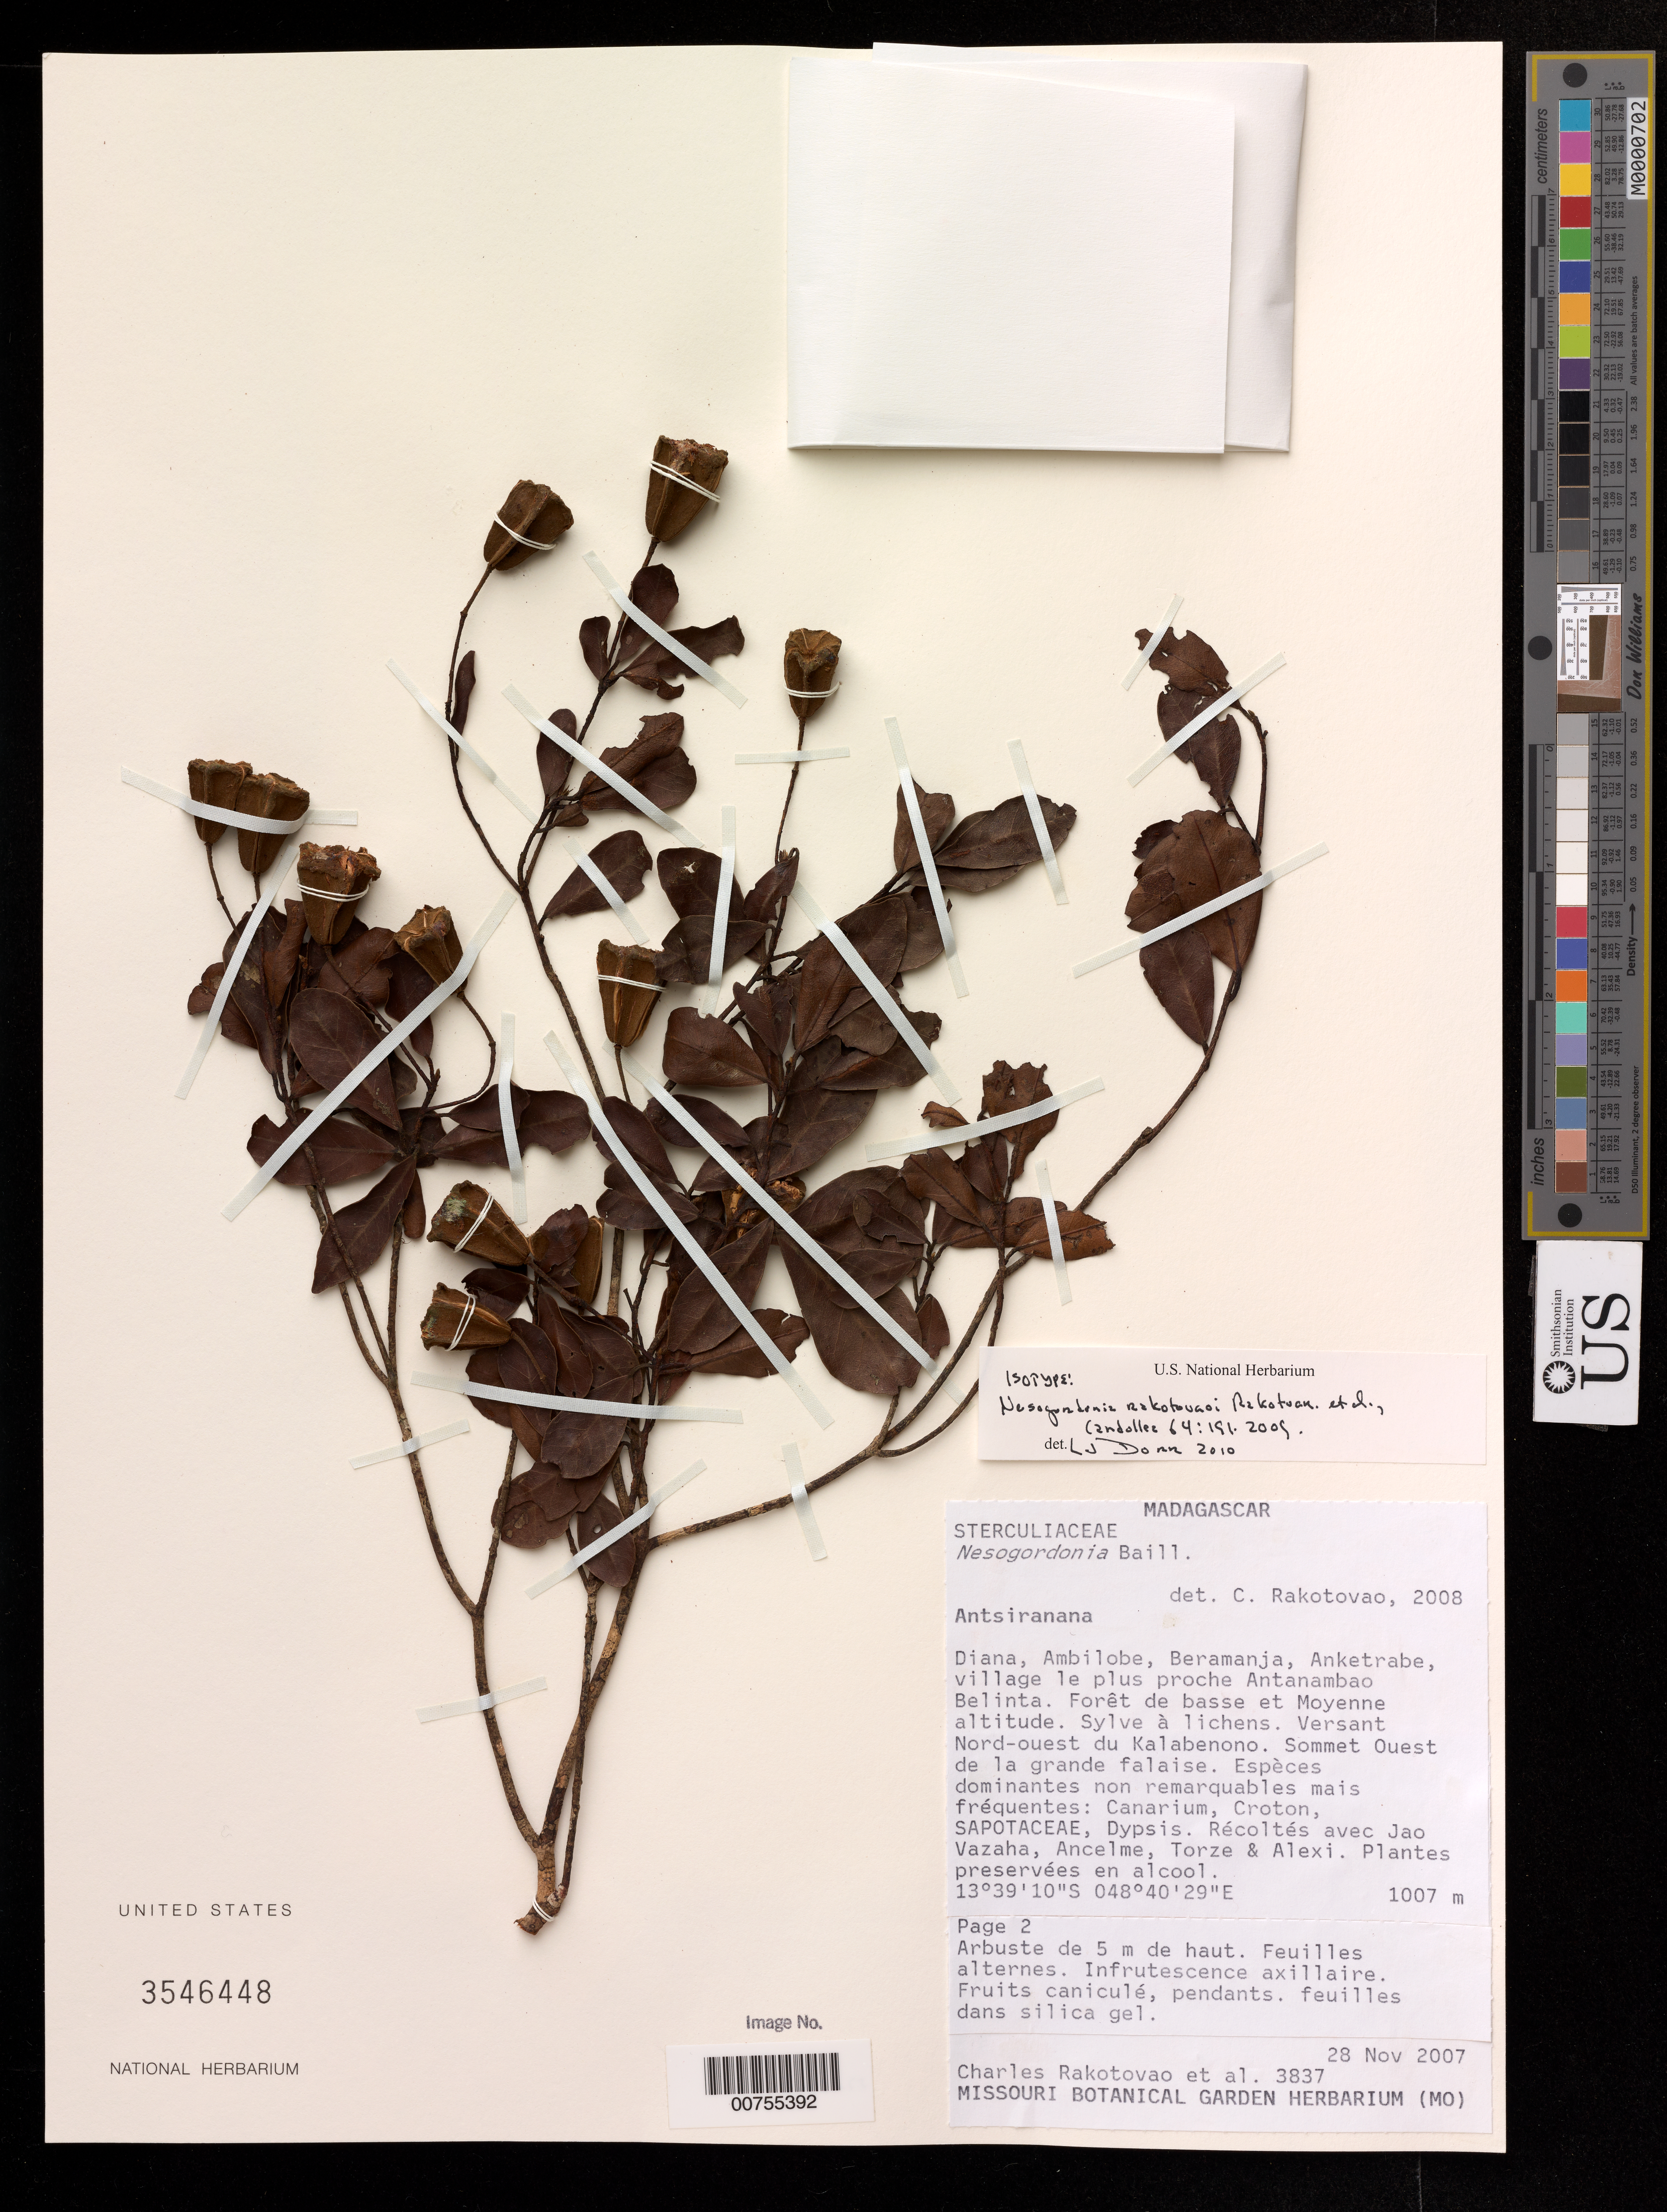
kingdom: Plantae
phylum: Tracheophyta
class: Magnoliopsida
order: Malvales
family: Malvaceae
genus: Nesogordonia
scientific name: Nesogordonia rakotovaoi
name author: Rakotoarivelo et al.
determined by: Dorr, Laurence J., Curator (BOT), Smithsonian Institution - National Museum of Natural History (UNITED STATES)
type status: Isotype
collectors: C. Rakotovao & et al.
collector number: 3837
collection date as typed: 28 Nov 2007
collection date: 2007-11-28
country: Madagascar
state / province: Diana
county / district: Ambilobe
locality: Diana, Ambilobe, Beramanja, Anketrabe, village le plus proche Antanambao Belinta. Versant NO du Kalabenono. Sommet Ouest de la grande falaise.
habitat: Forêt de basse et Moyenne altitude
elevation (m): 1007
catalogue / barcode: US 3546448